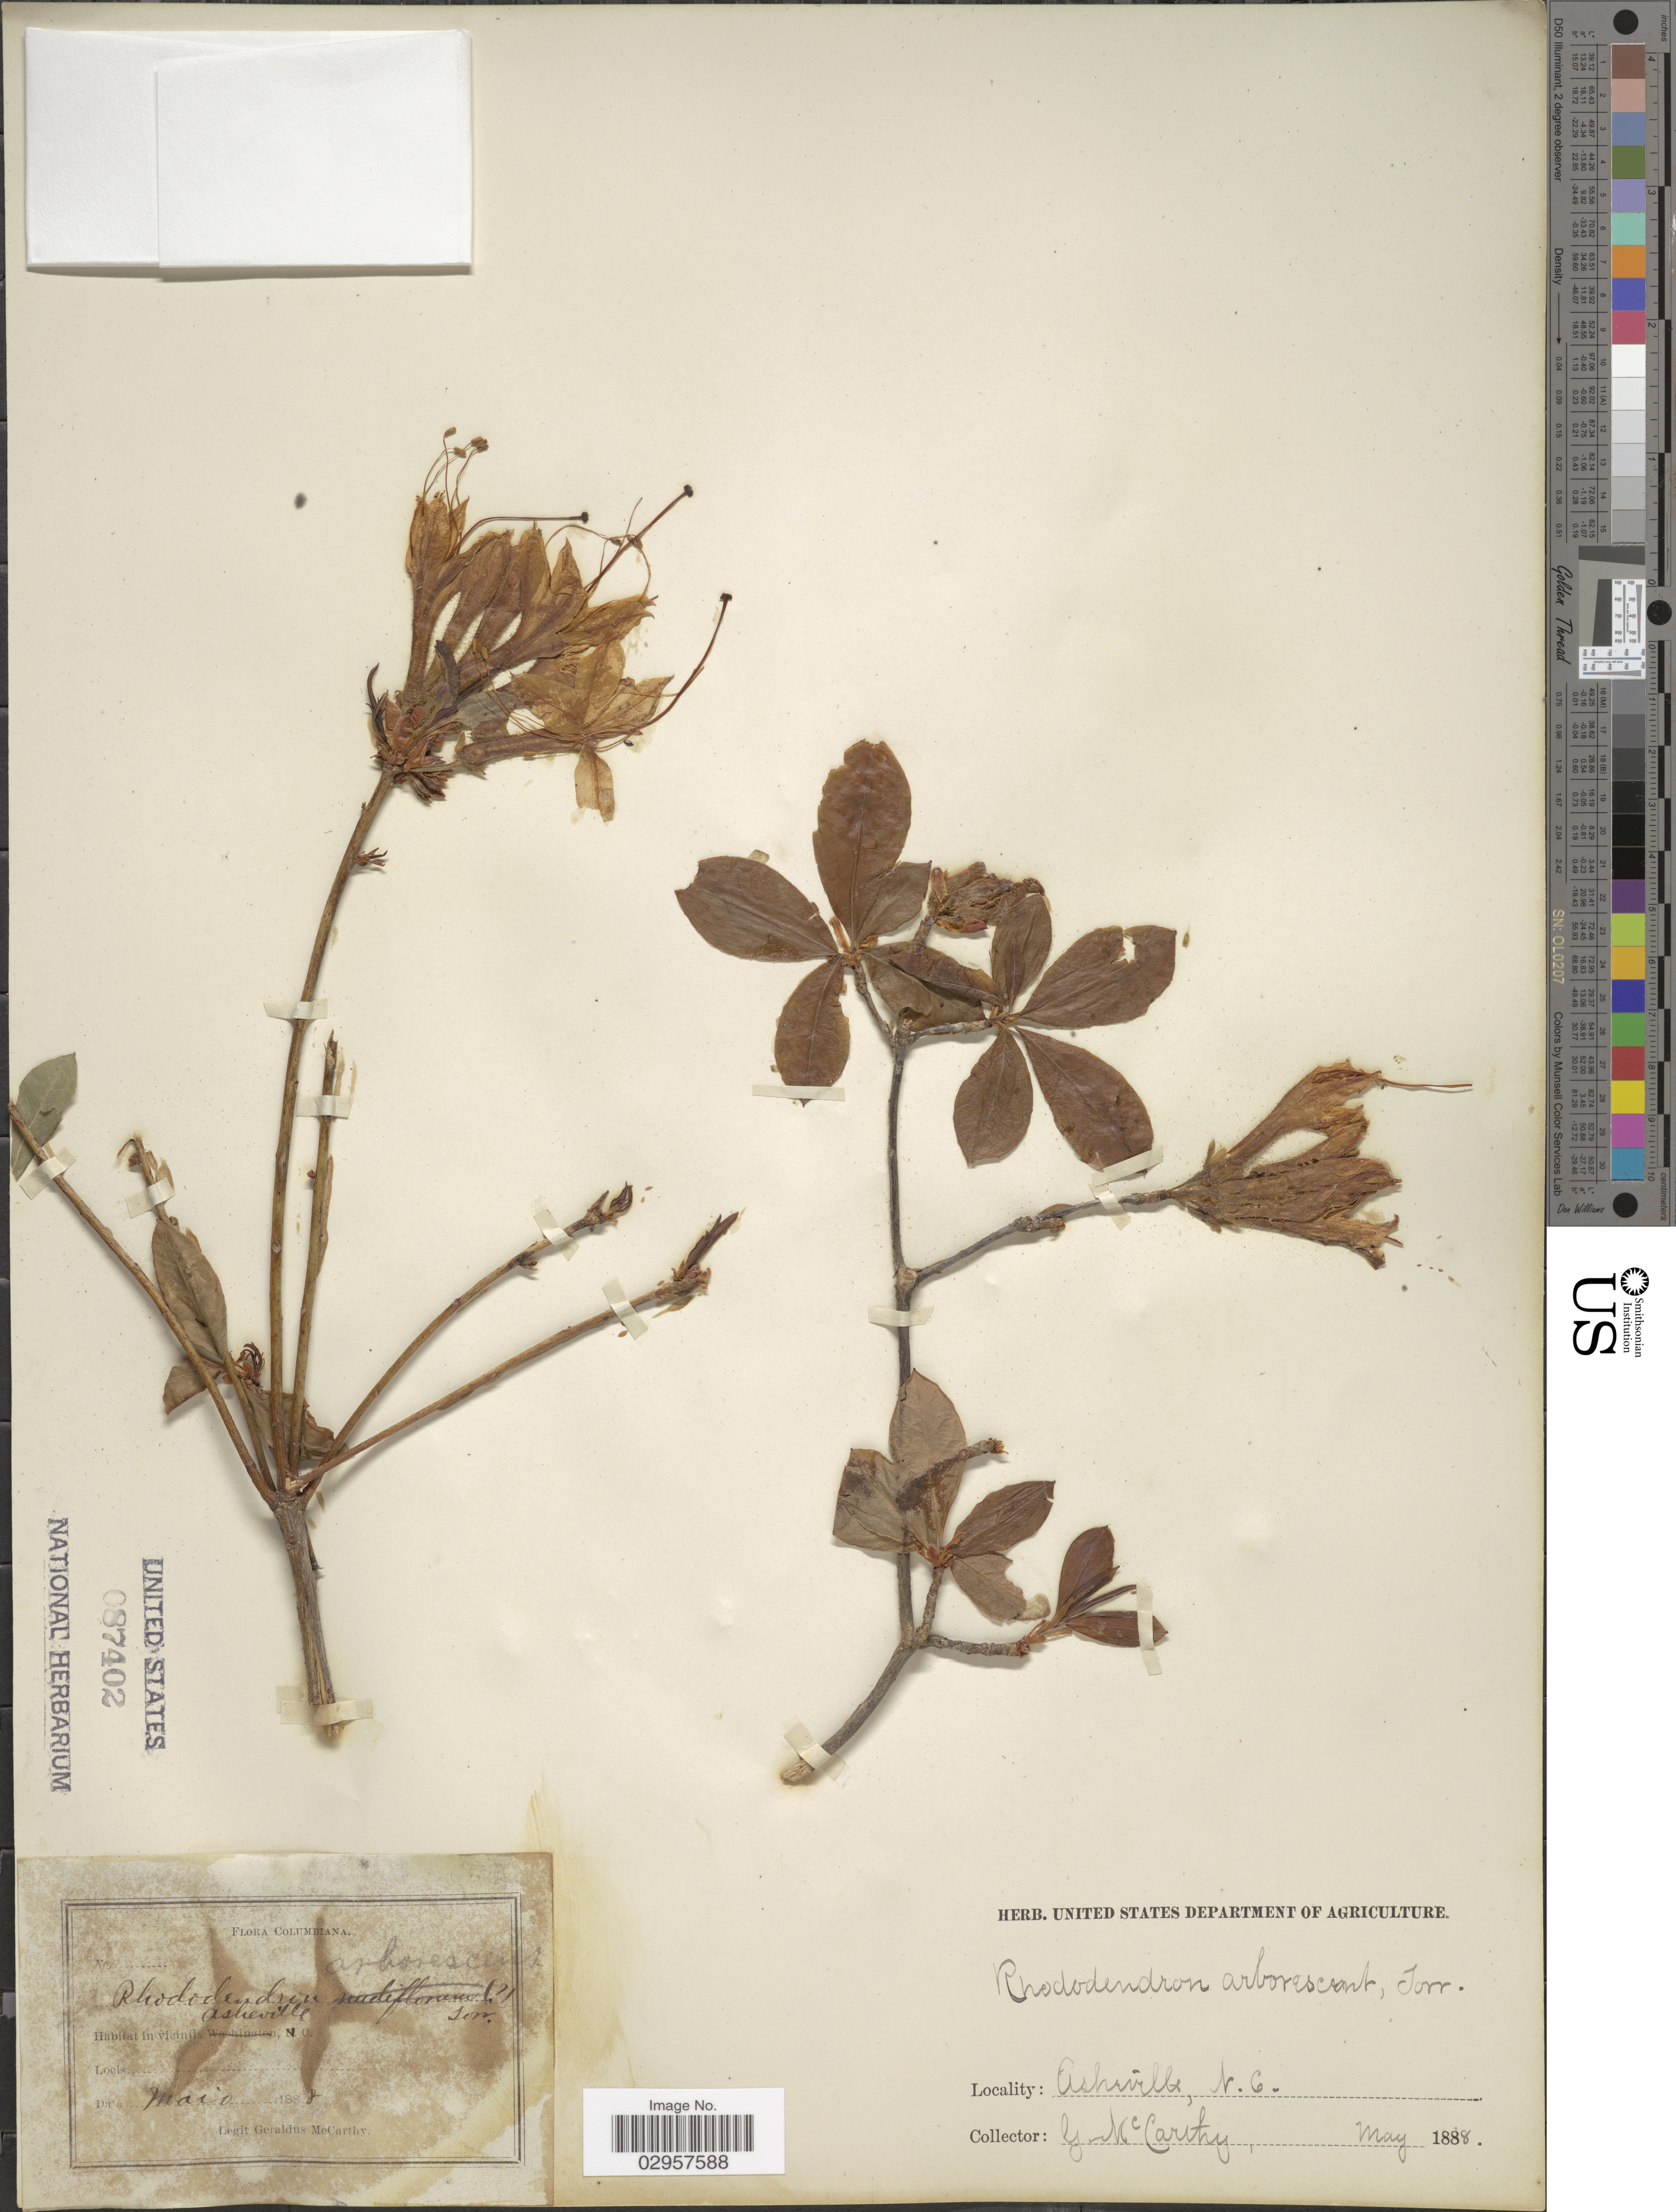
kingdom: Plantae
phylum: Tracheophyta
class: Magnoliopsida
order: Ericales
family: Ericaceae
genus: Rhododendron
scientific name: Rhododendron arborescens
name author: (Pursh) Torr.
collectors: M. McCarthy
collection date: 1888-05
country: United States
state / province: North Carolina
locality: In viciniis Asheville. Columbiana [unsure placement].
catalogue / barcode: US 87402